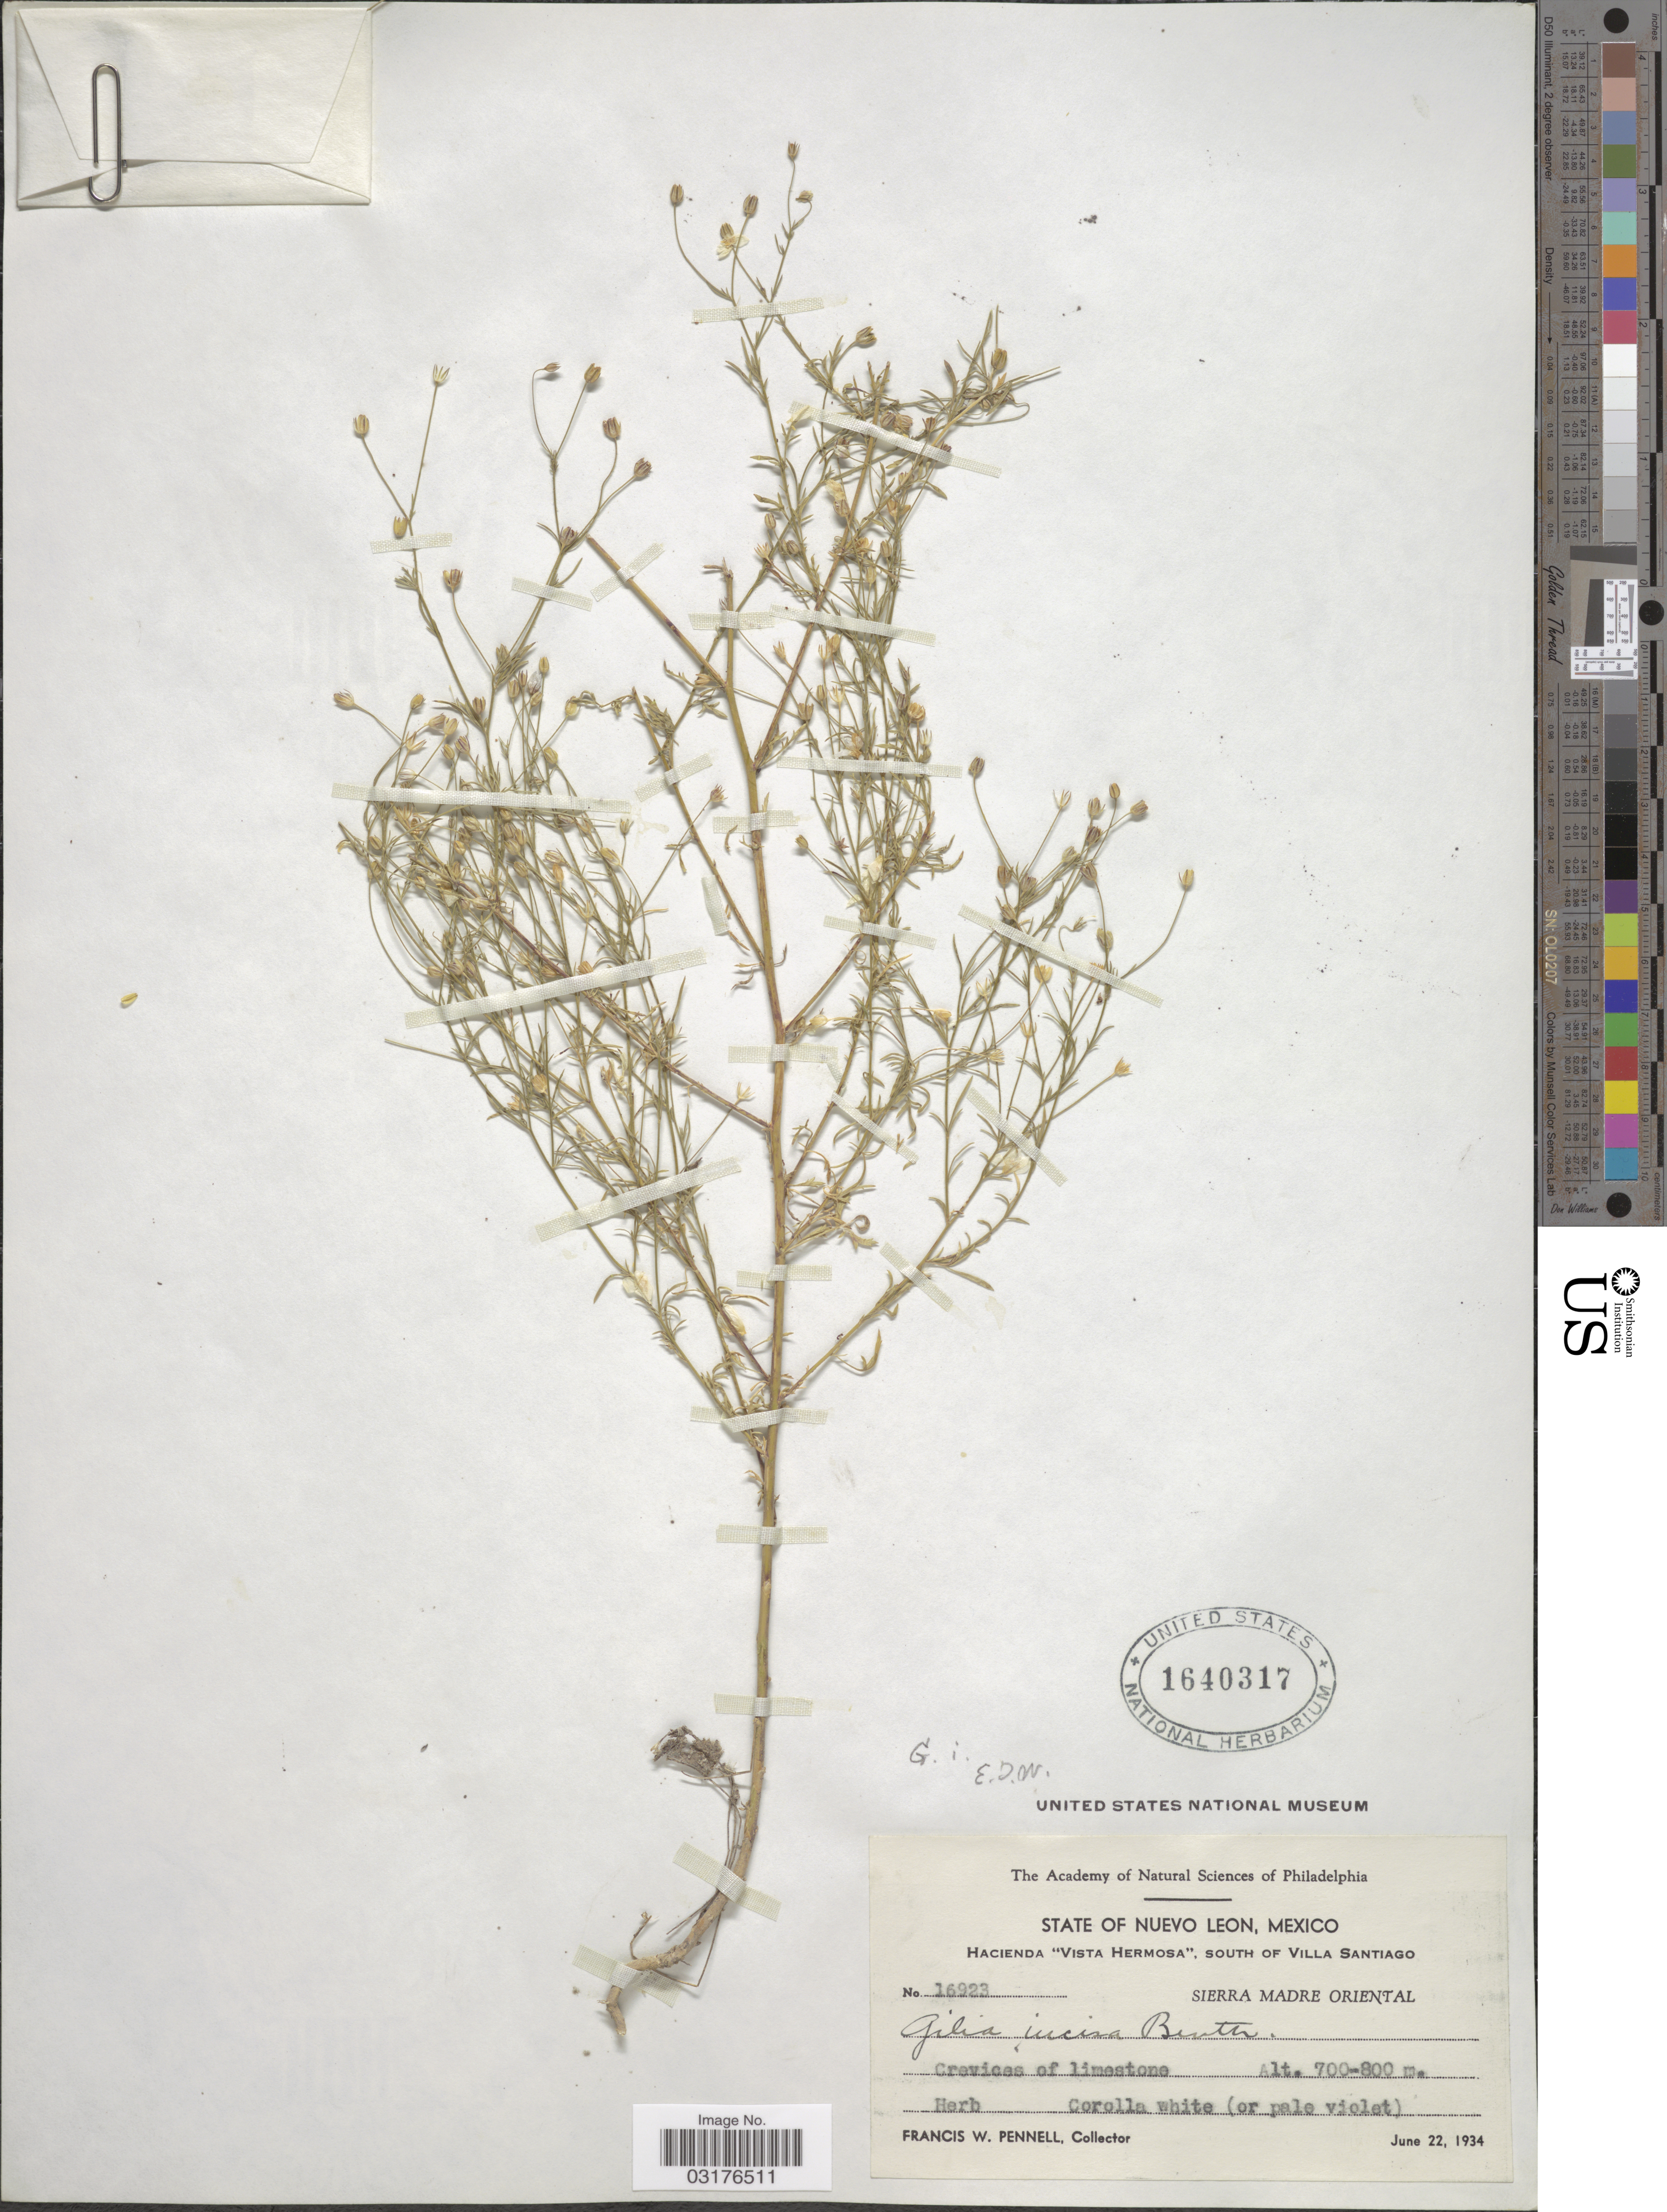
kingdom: Plantae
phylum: Tracheophyta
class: Magnoliopsida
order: Ericales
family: Polemoniaceae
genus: Giliastrum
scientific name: Giliastrum incisum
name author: (Benth.) J.M. Porter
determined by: Strong, Mark T., (BOT), Smithsonian Institution - National Museum of Natural History (UNITED STATES)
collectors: F. W. Pennell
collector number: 16923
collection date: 1934-06-22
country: Mexico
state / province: Nuevo León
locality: Hacienda "Vista Hermosa", south of Villa Santiago. Sierra Madre Oriental.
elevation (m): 700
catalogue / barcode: US 1640317